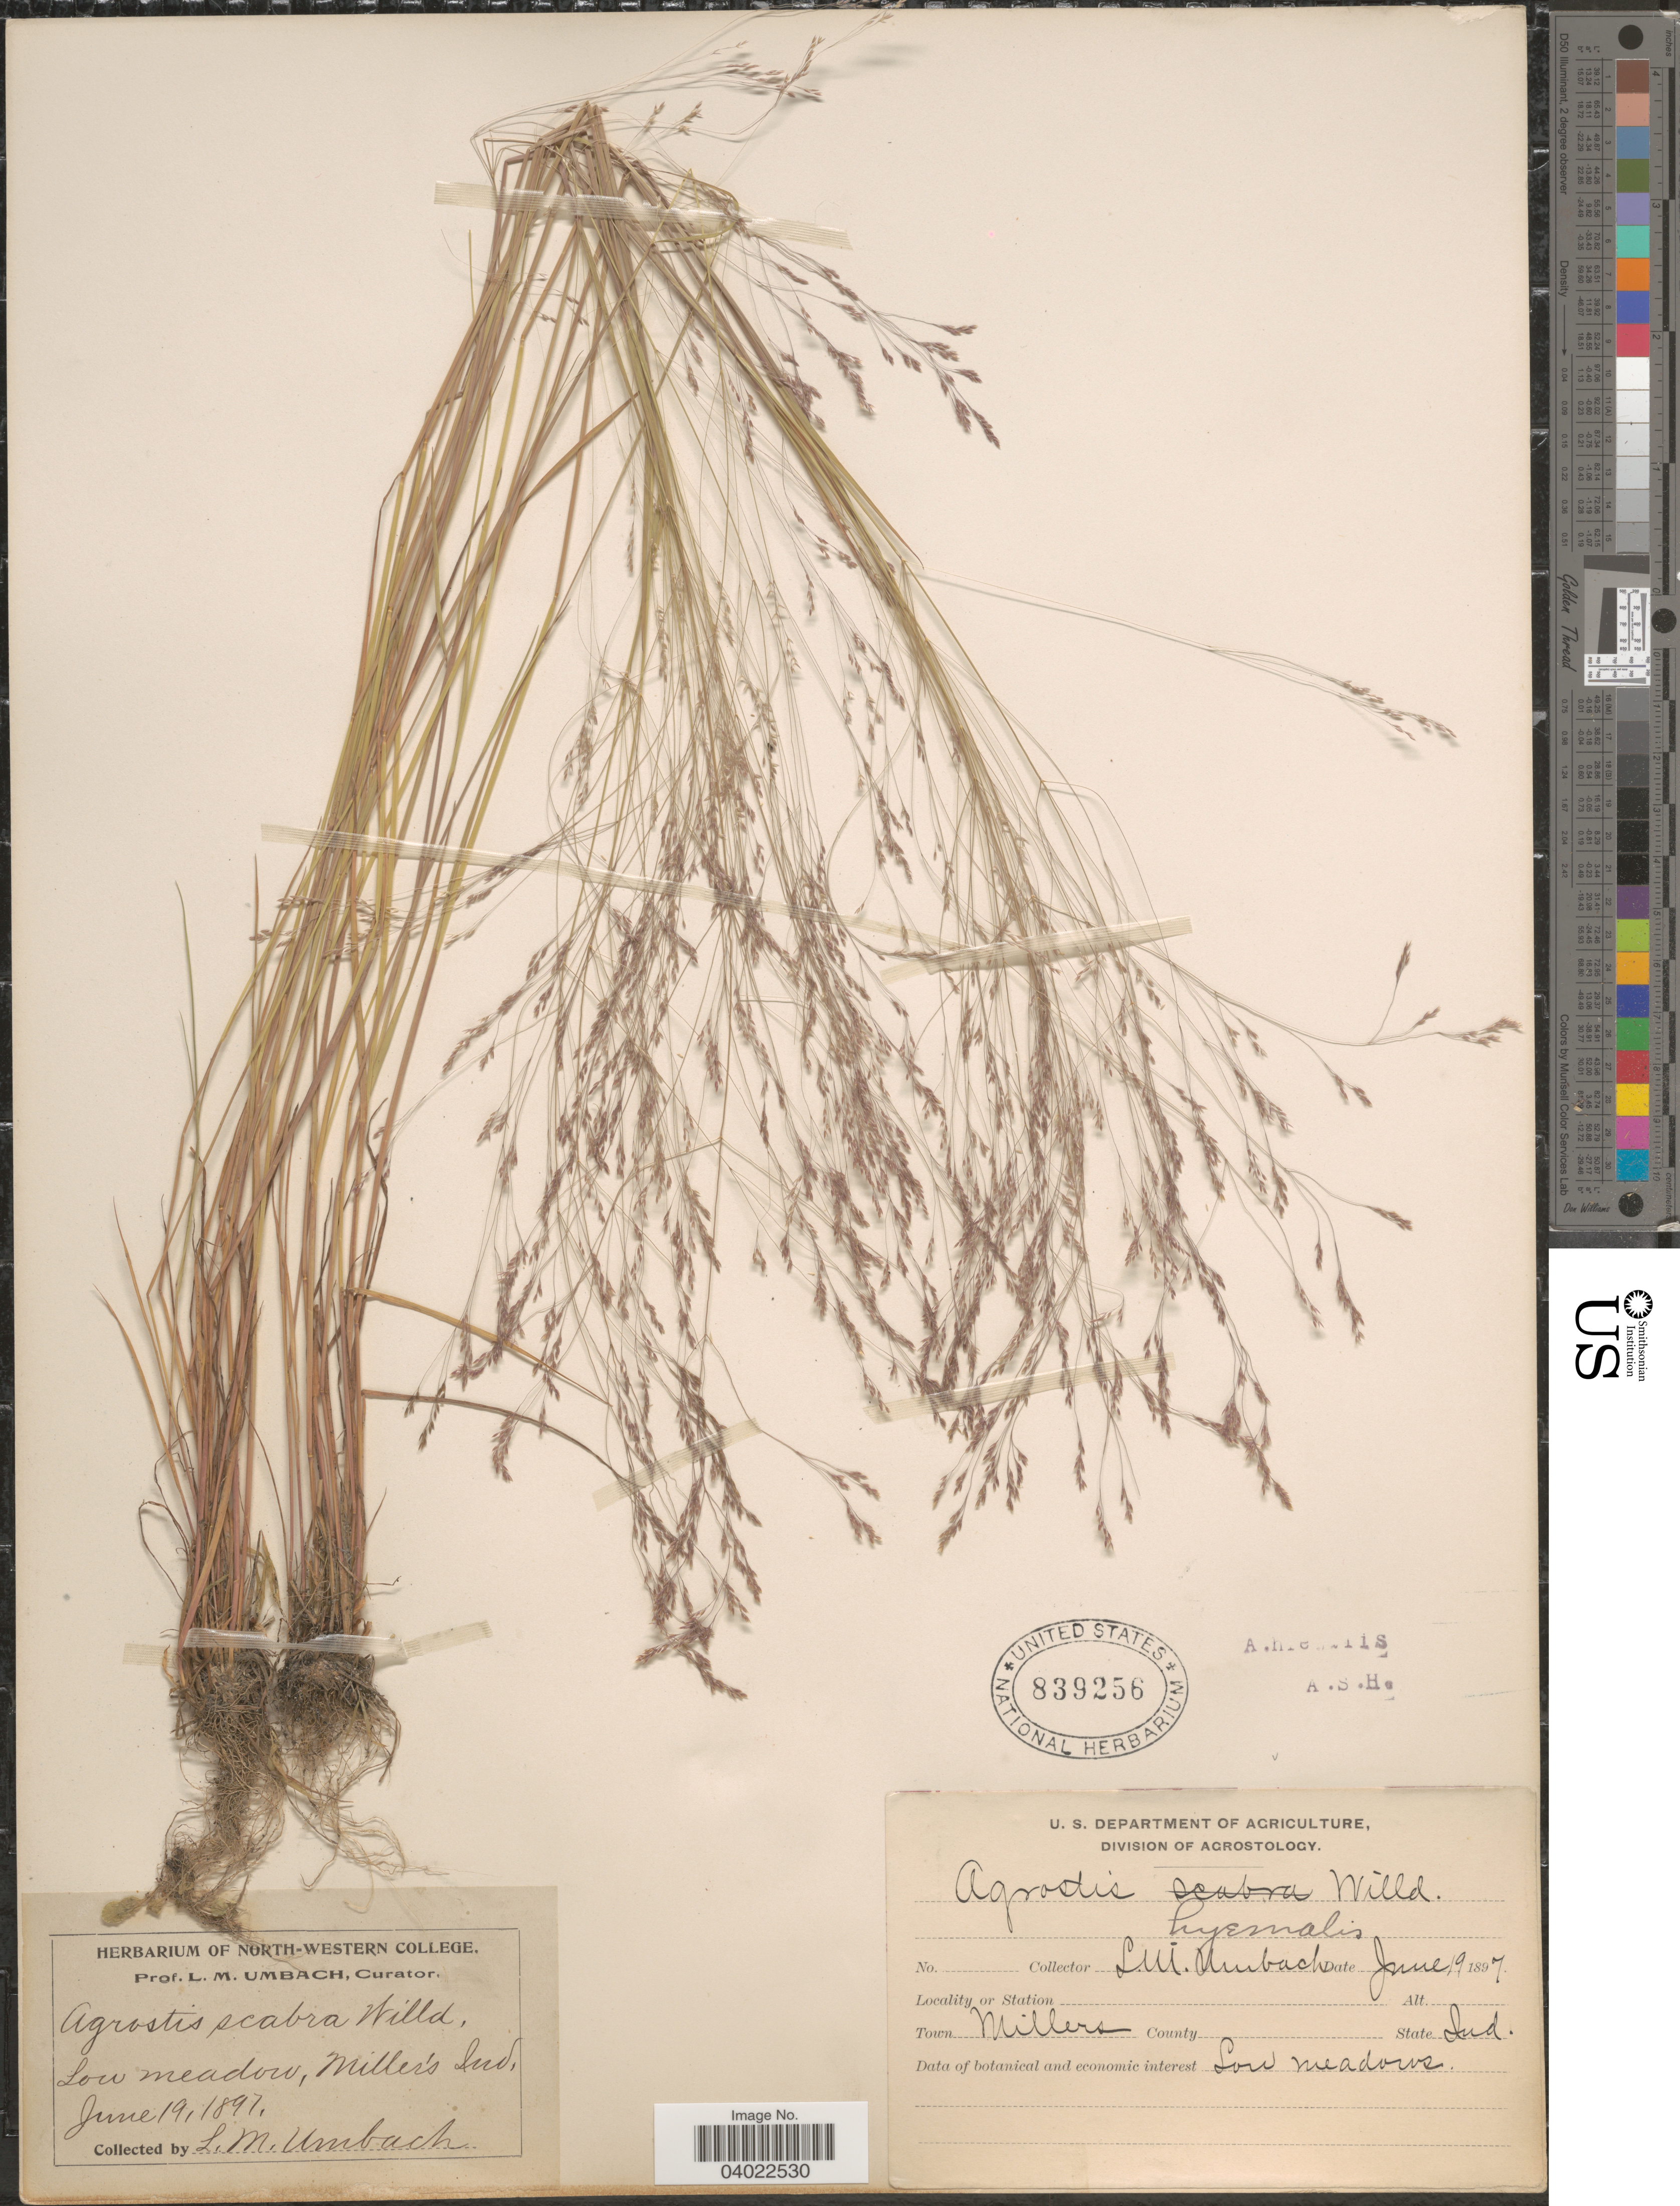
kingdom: Plantae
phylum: Tracheophyta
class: Liliopsida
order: Poales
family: Poaceae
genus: Agrostis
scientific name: Agrostis scabra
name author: Willd.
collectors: L. M. Umbach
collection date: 1897-06-19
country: United States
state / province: Indiana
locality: Millers.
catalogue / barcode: US 839256